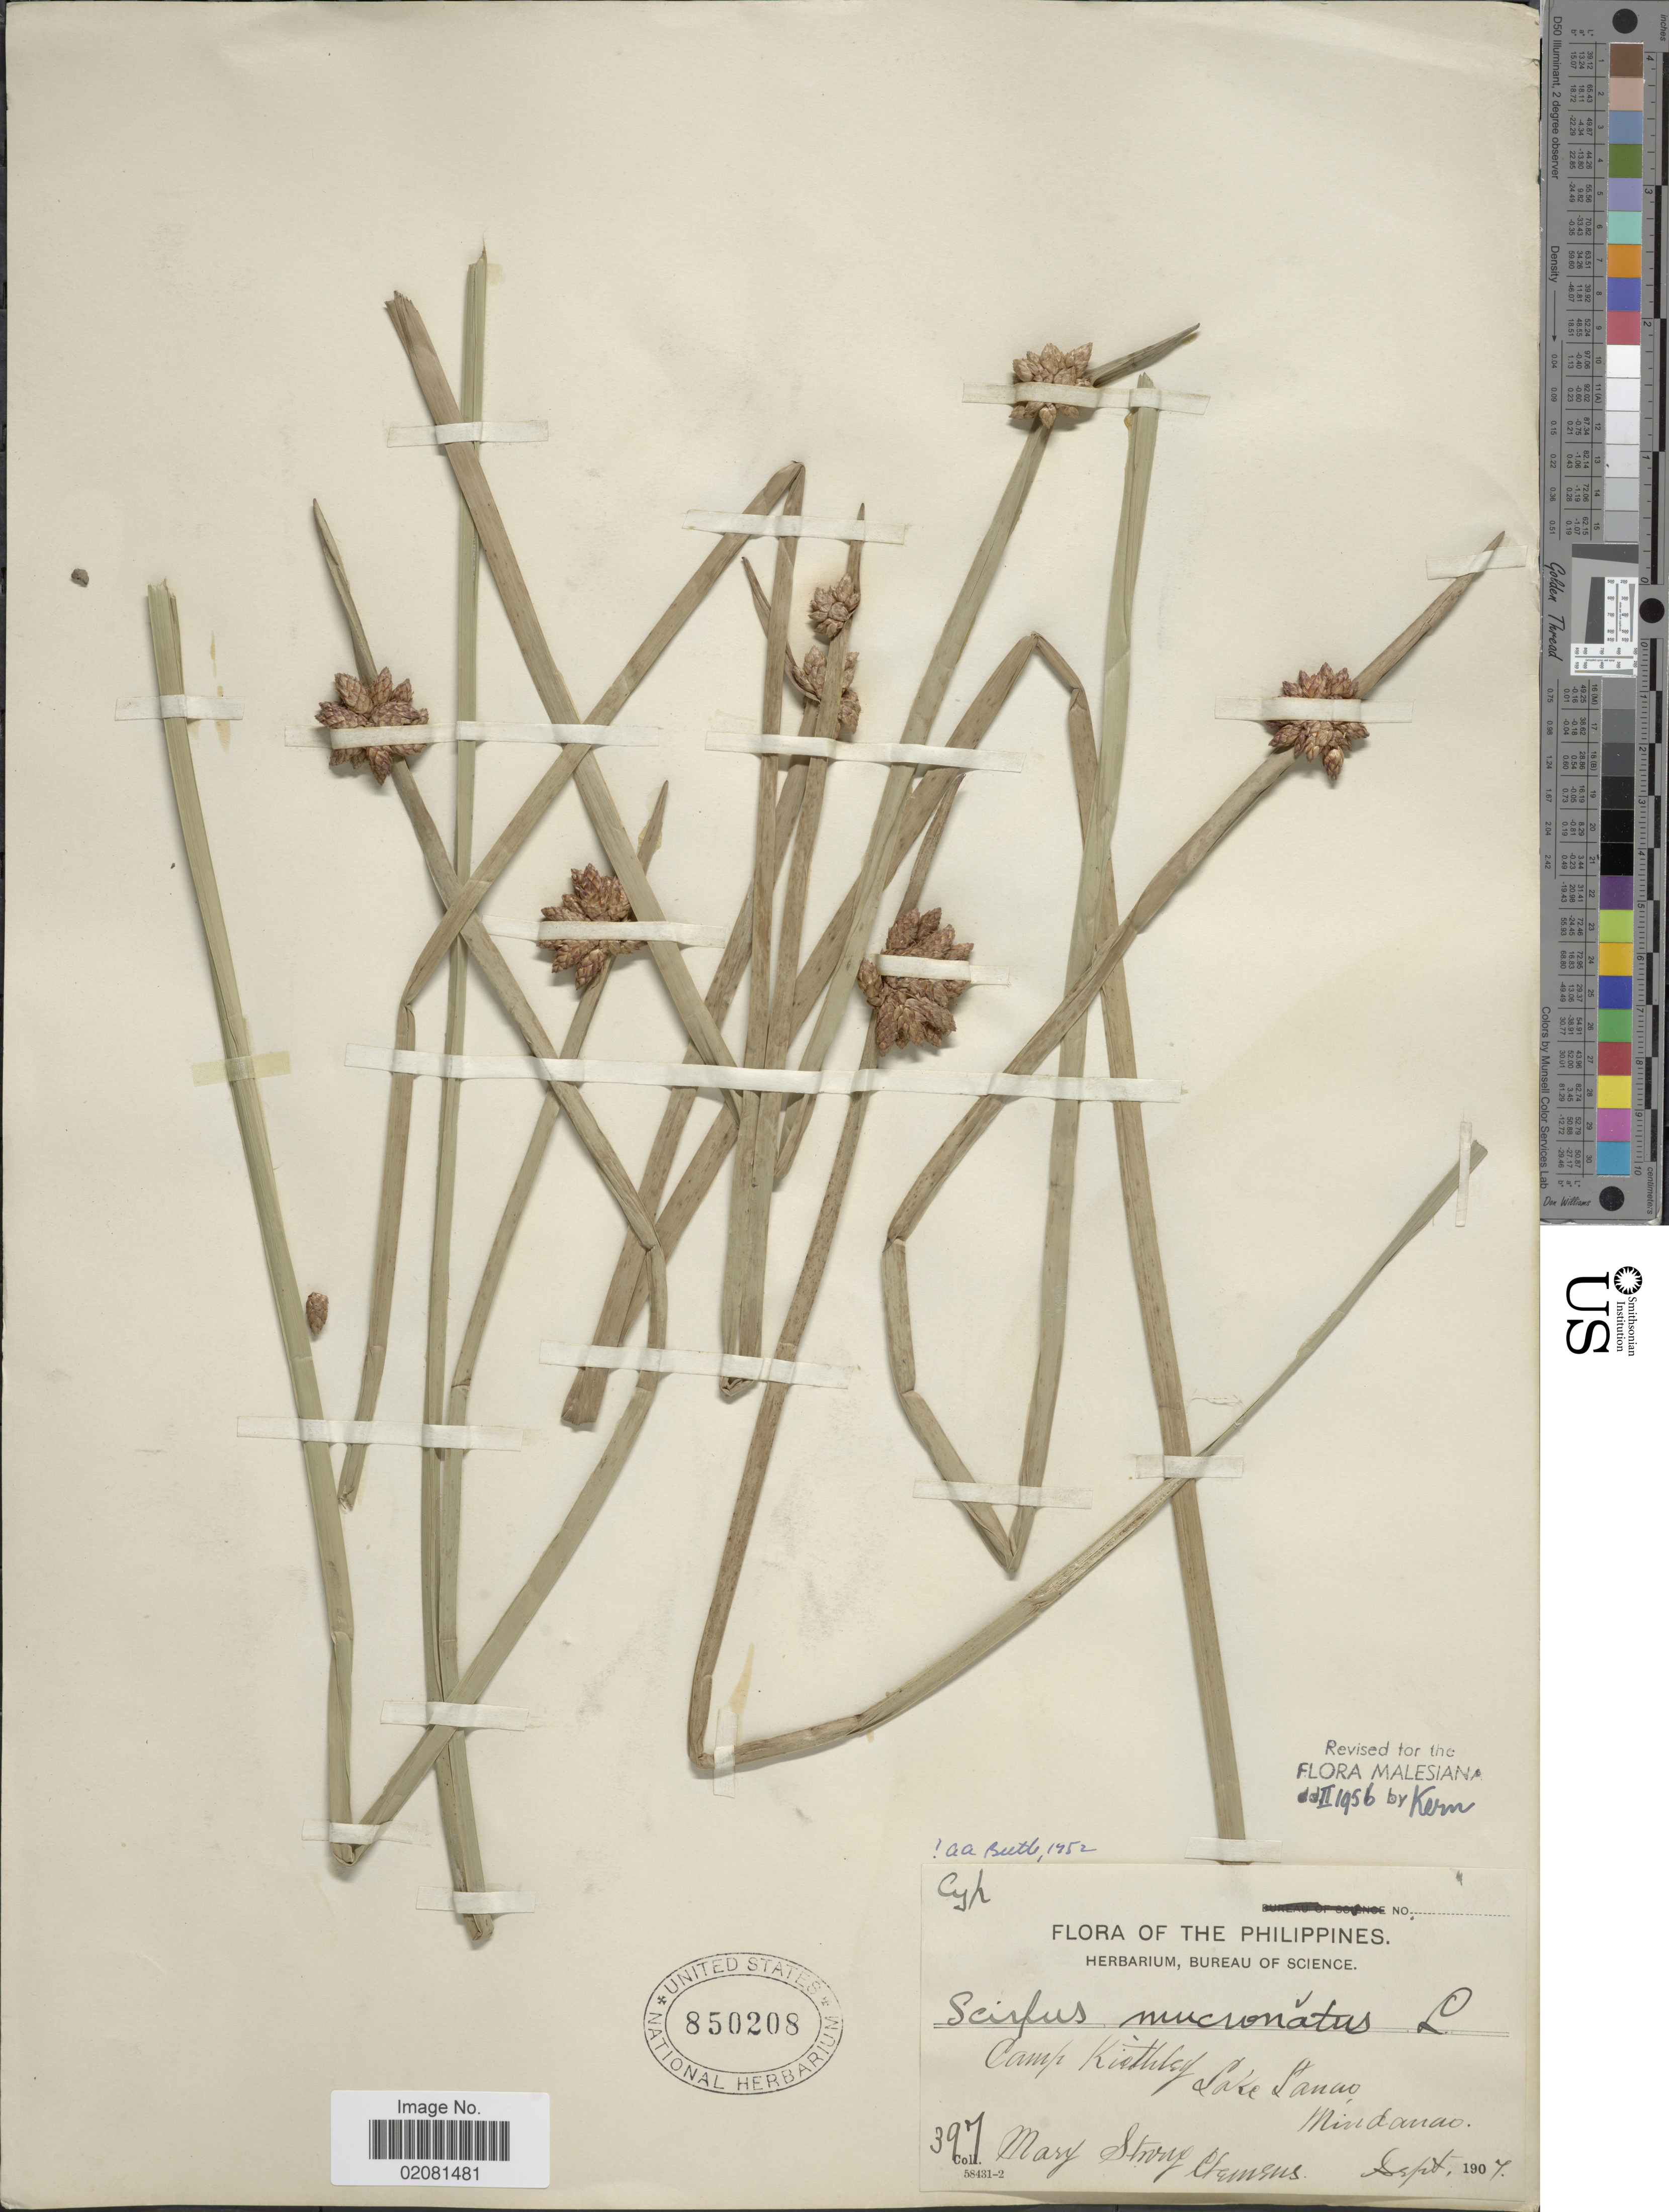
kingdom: Plantae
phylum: Tracheophyta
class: Liliopsida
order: Poales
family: Cyperaceae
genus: Schoenoplectus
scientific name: Schoenoplectus mucronatus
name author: (L.) Palla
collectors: M. S. Clemens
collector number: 397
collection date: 1907-09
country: Philippines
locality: Camp Keithley. Lake Lanao. Mindanao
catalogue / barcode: US 850208